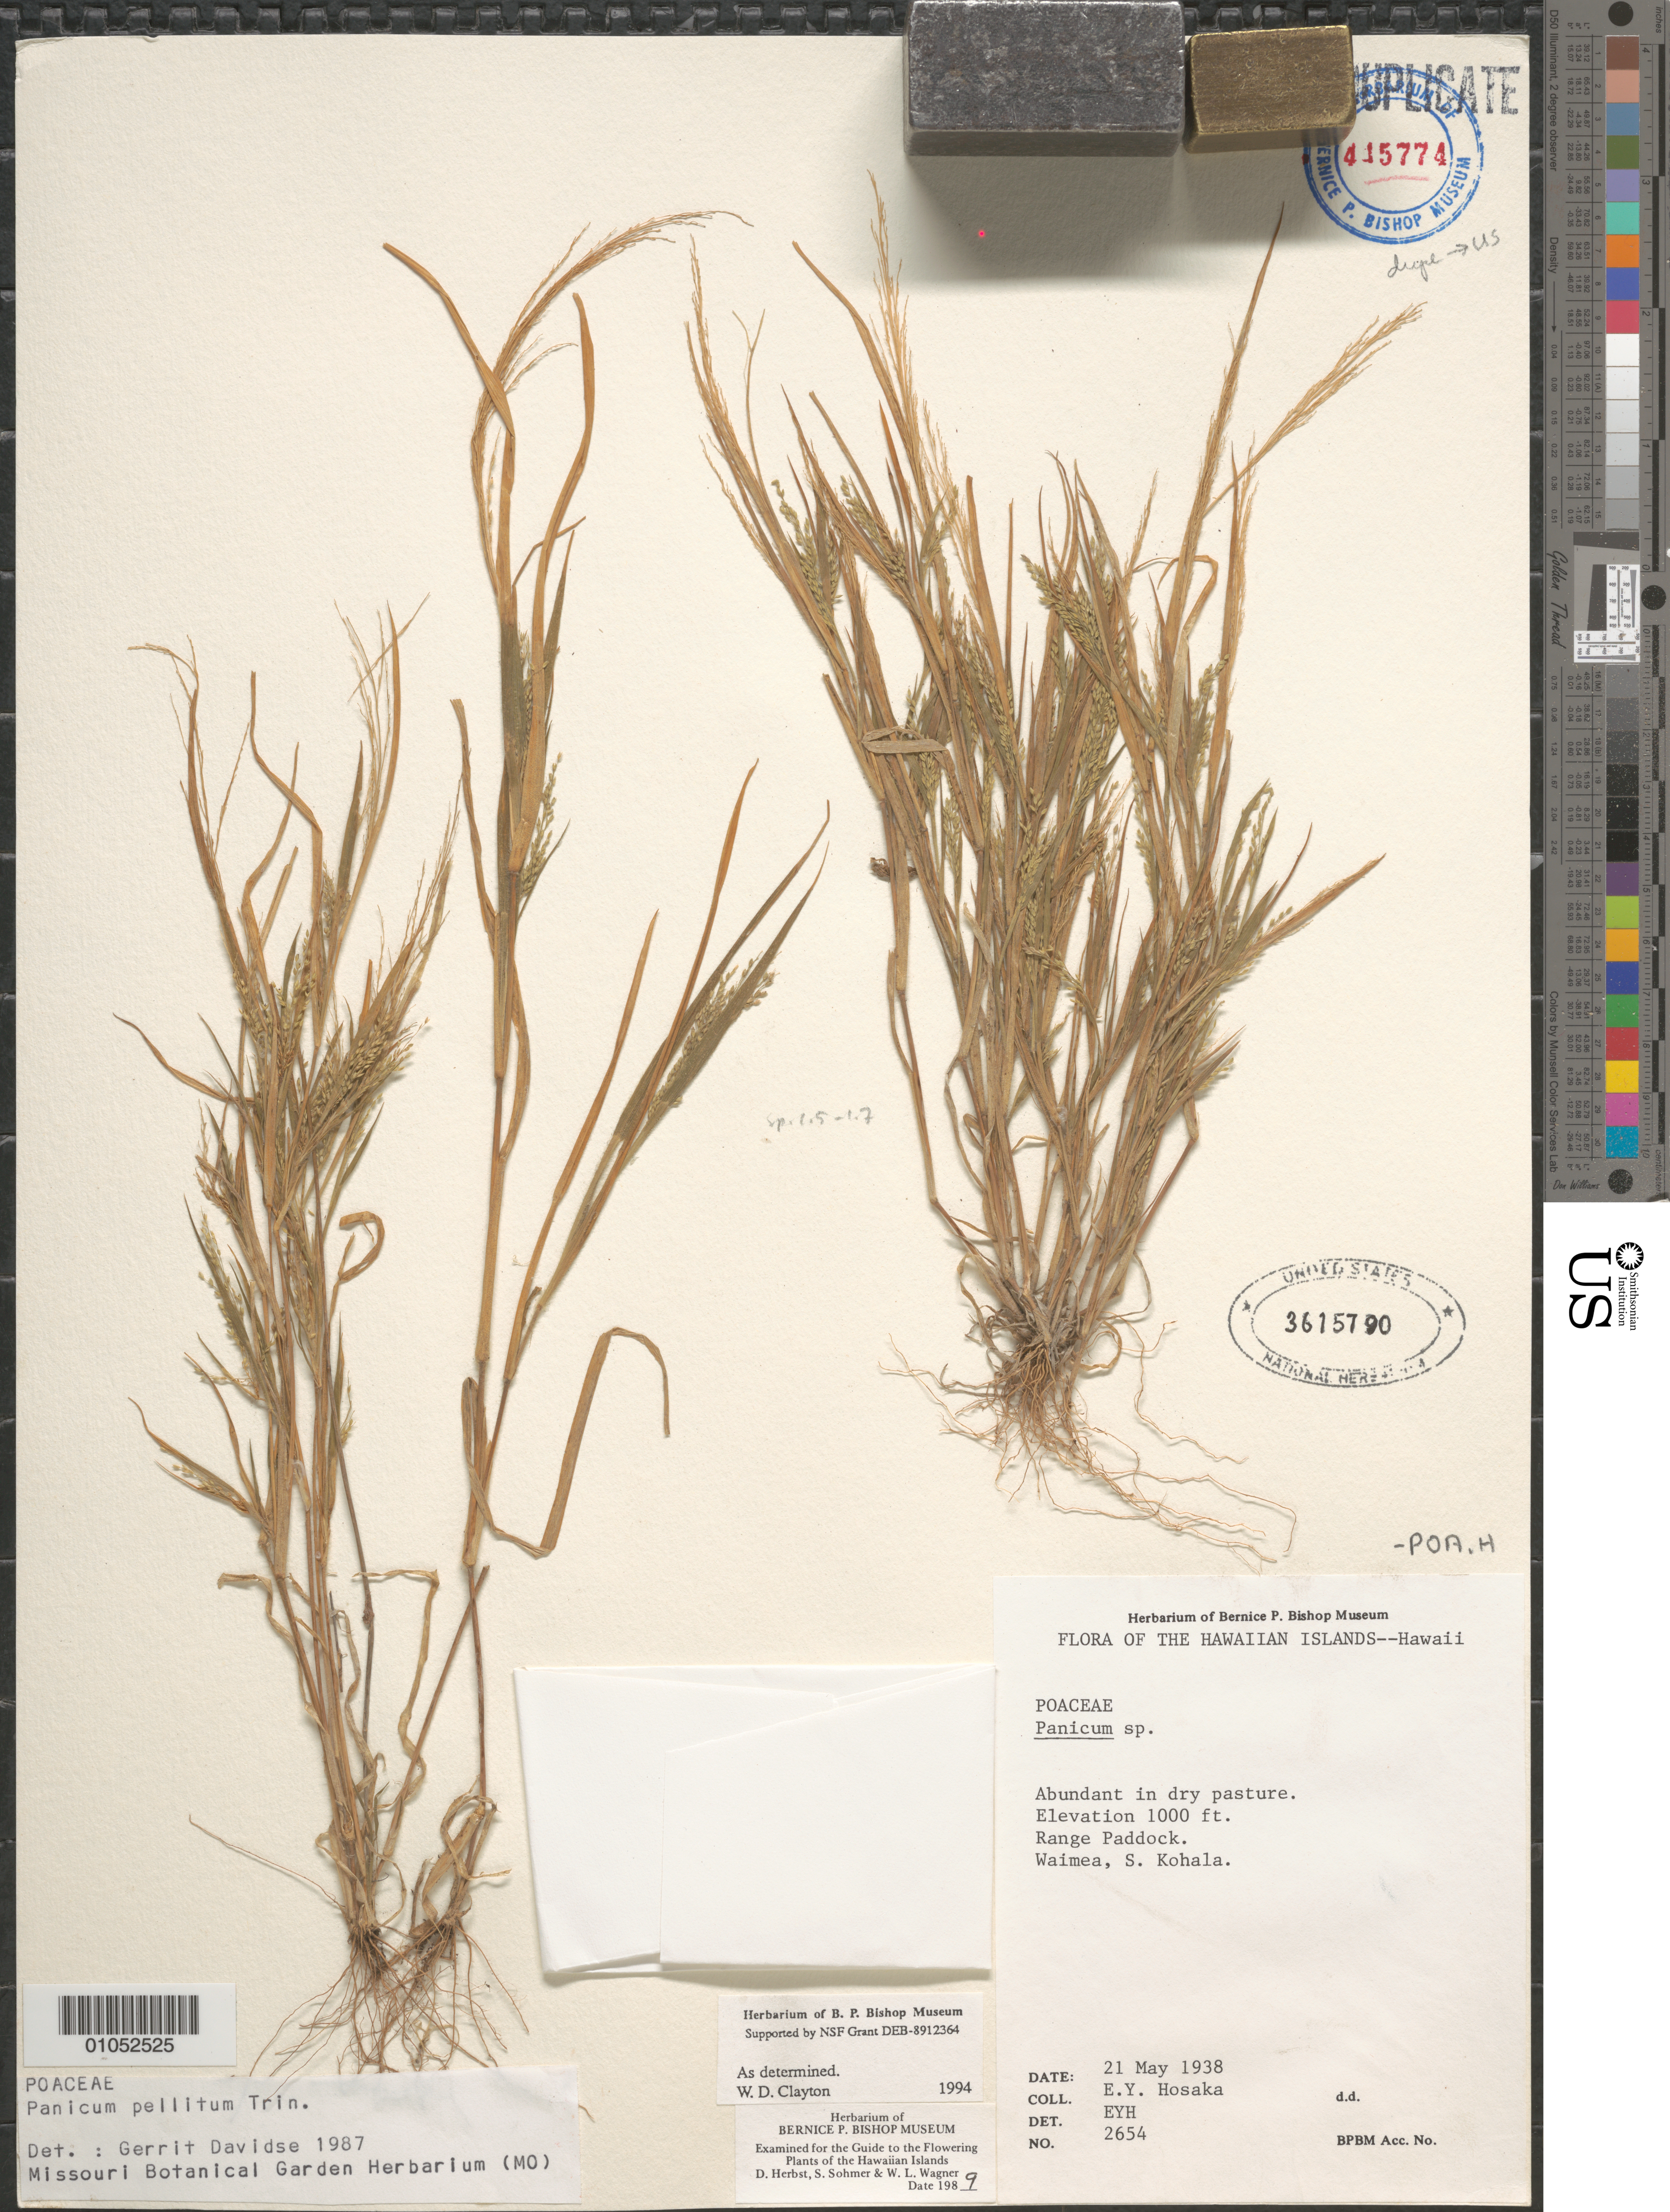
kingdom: Plantae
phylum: Tracheophyta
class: Liliopsida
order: Poales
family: Poaceae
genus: Panicum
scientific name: Panicum pellitum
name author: Trin.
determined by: Clayton, W. D.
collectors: E. Y. Hosaka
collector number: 2654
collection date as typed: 21 May 1938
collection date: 1938-05-21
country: United States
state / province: Hawaii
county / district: Hawaii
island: Hawaii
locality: Waimea, South Kohala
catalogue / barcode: US 3615790